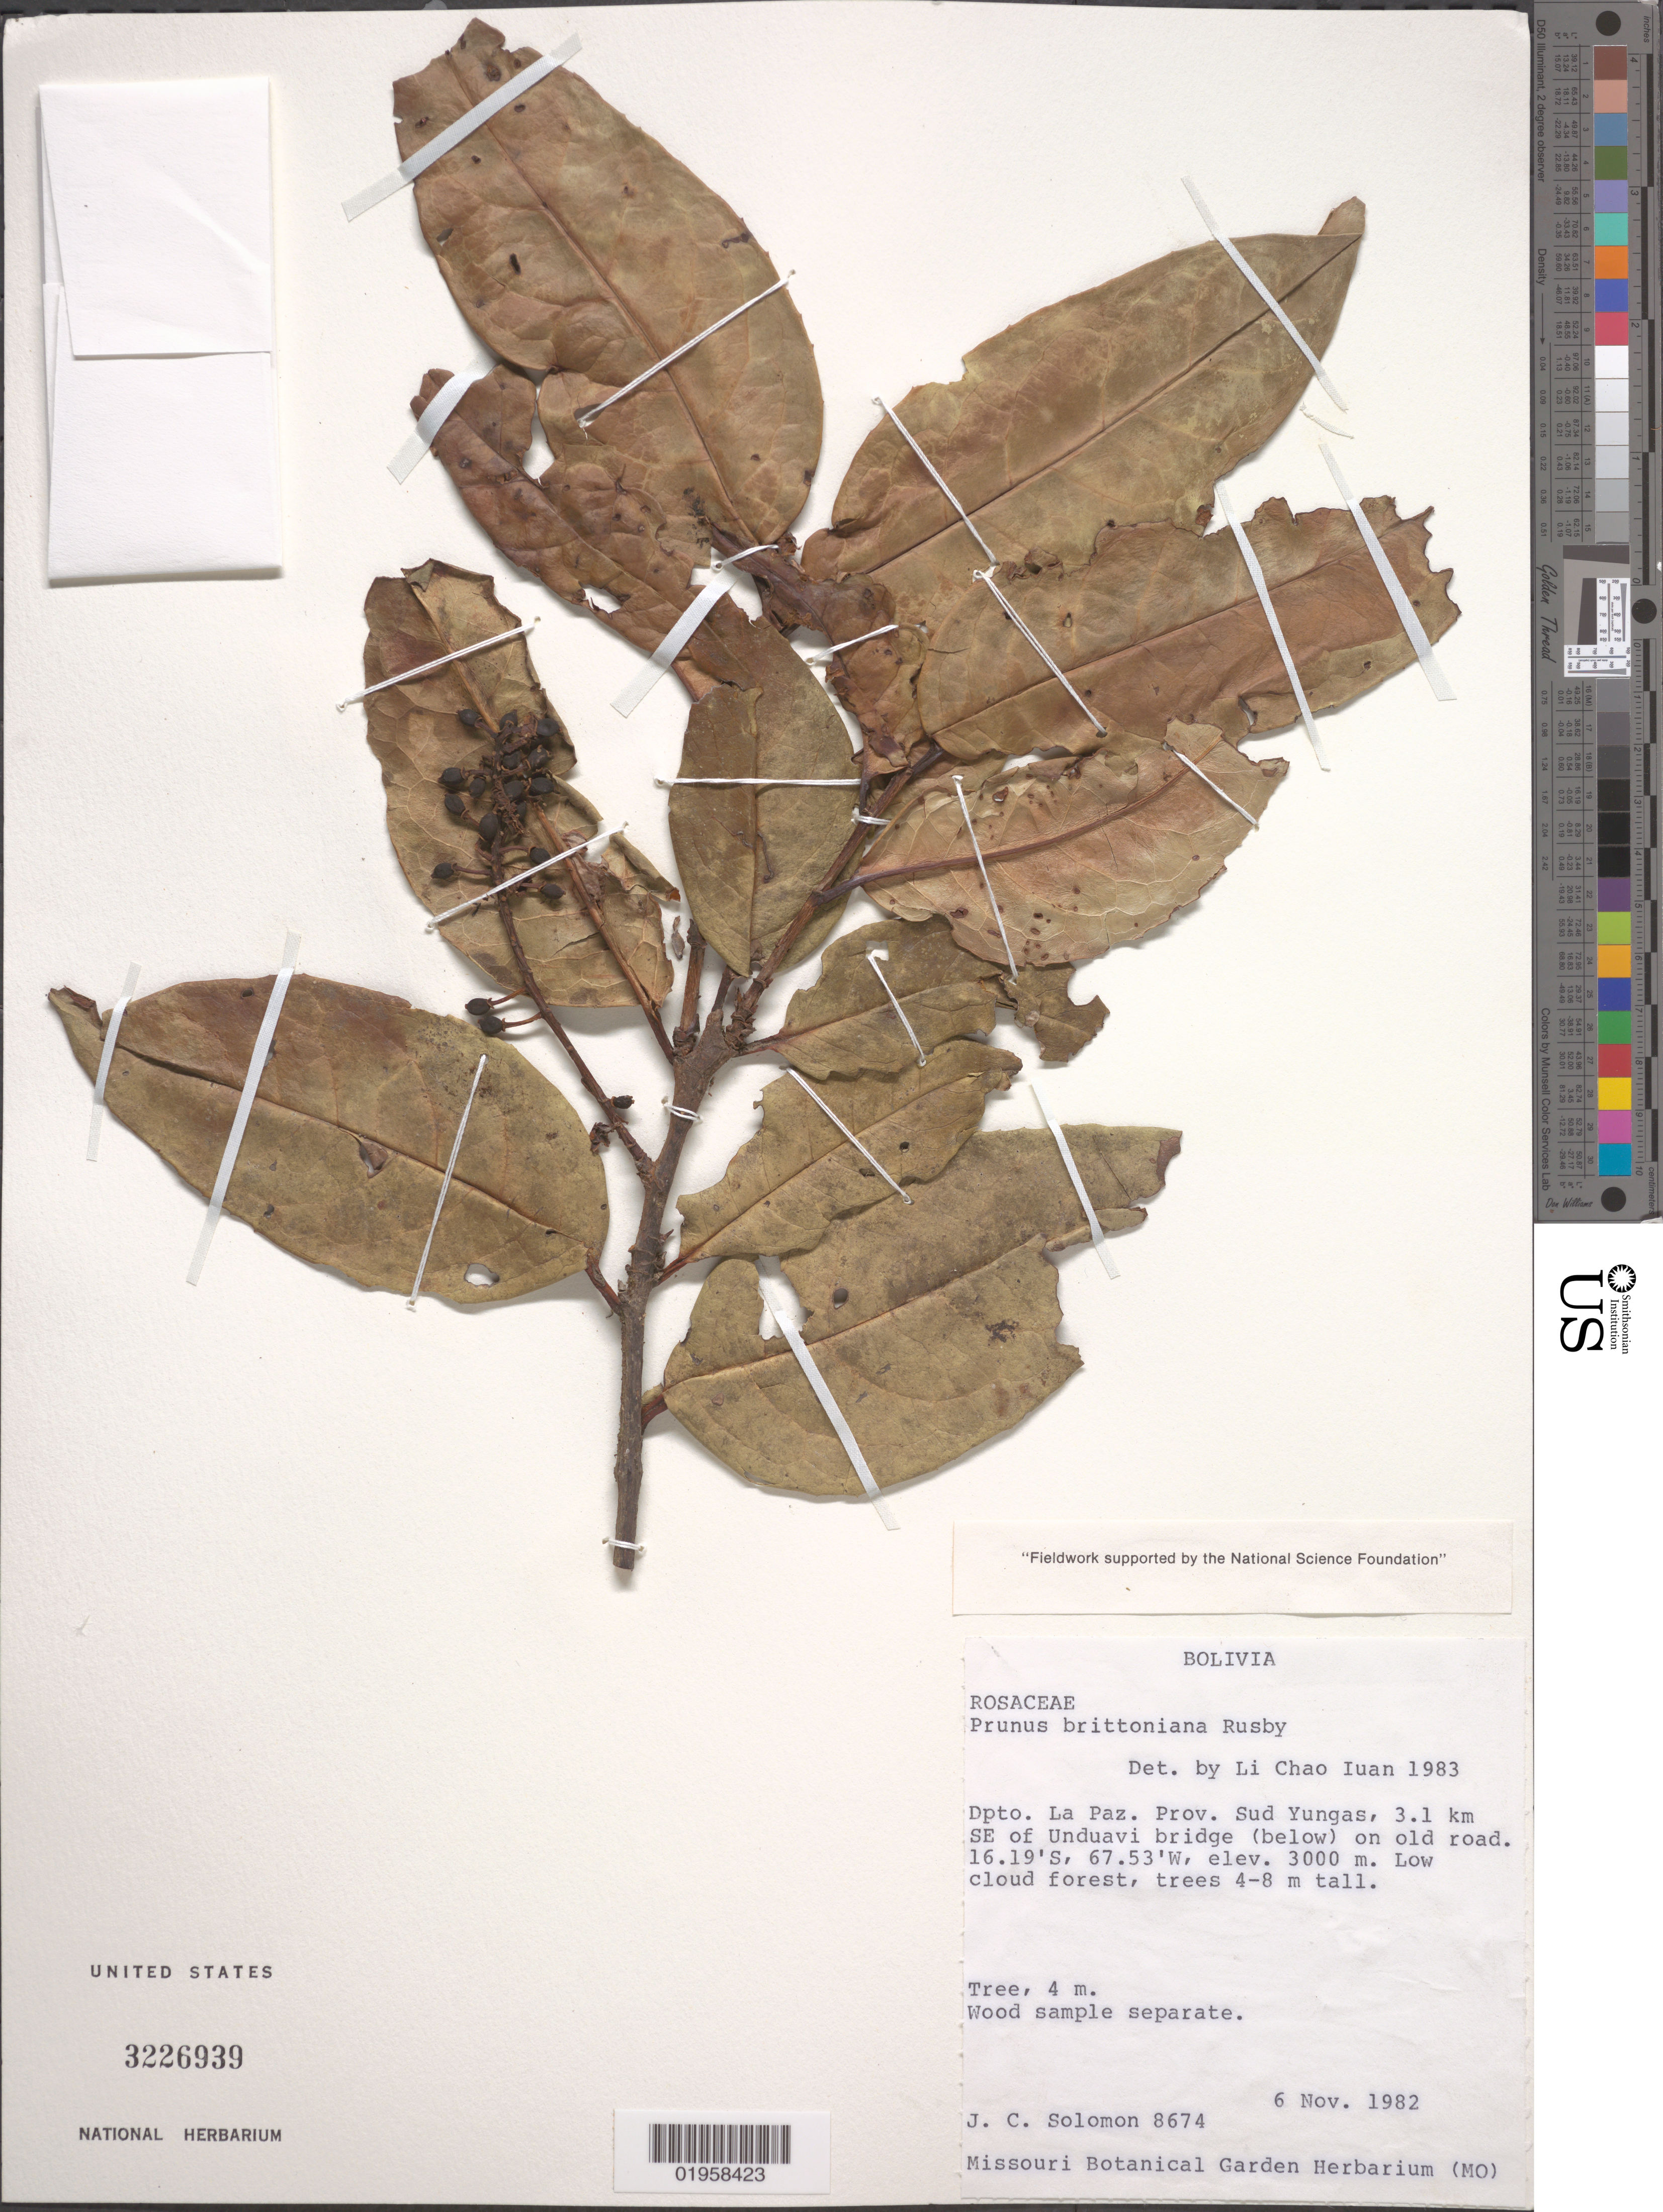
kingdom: Plantae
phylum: Tracheophyta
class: Magnoliopsida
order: Rosales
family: Rosaceae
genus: Prunus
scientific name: Prunus brittoniana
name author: Rusby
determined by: Li, C. L.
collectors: J. C. Solomon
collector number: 8674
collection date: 1982-11-06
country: Bolivia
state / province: La Paz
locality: Prov. Sud Yungas, 3.1 km SE of Unduavi bridge (below) on old road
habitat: Low cloud forest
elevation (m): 3000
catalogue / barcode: US 3226939